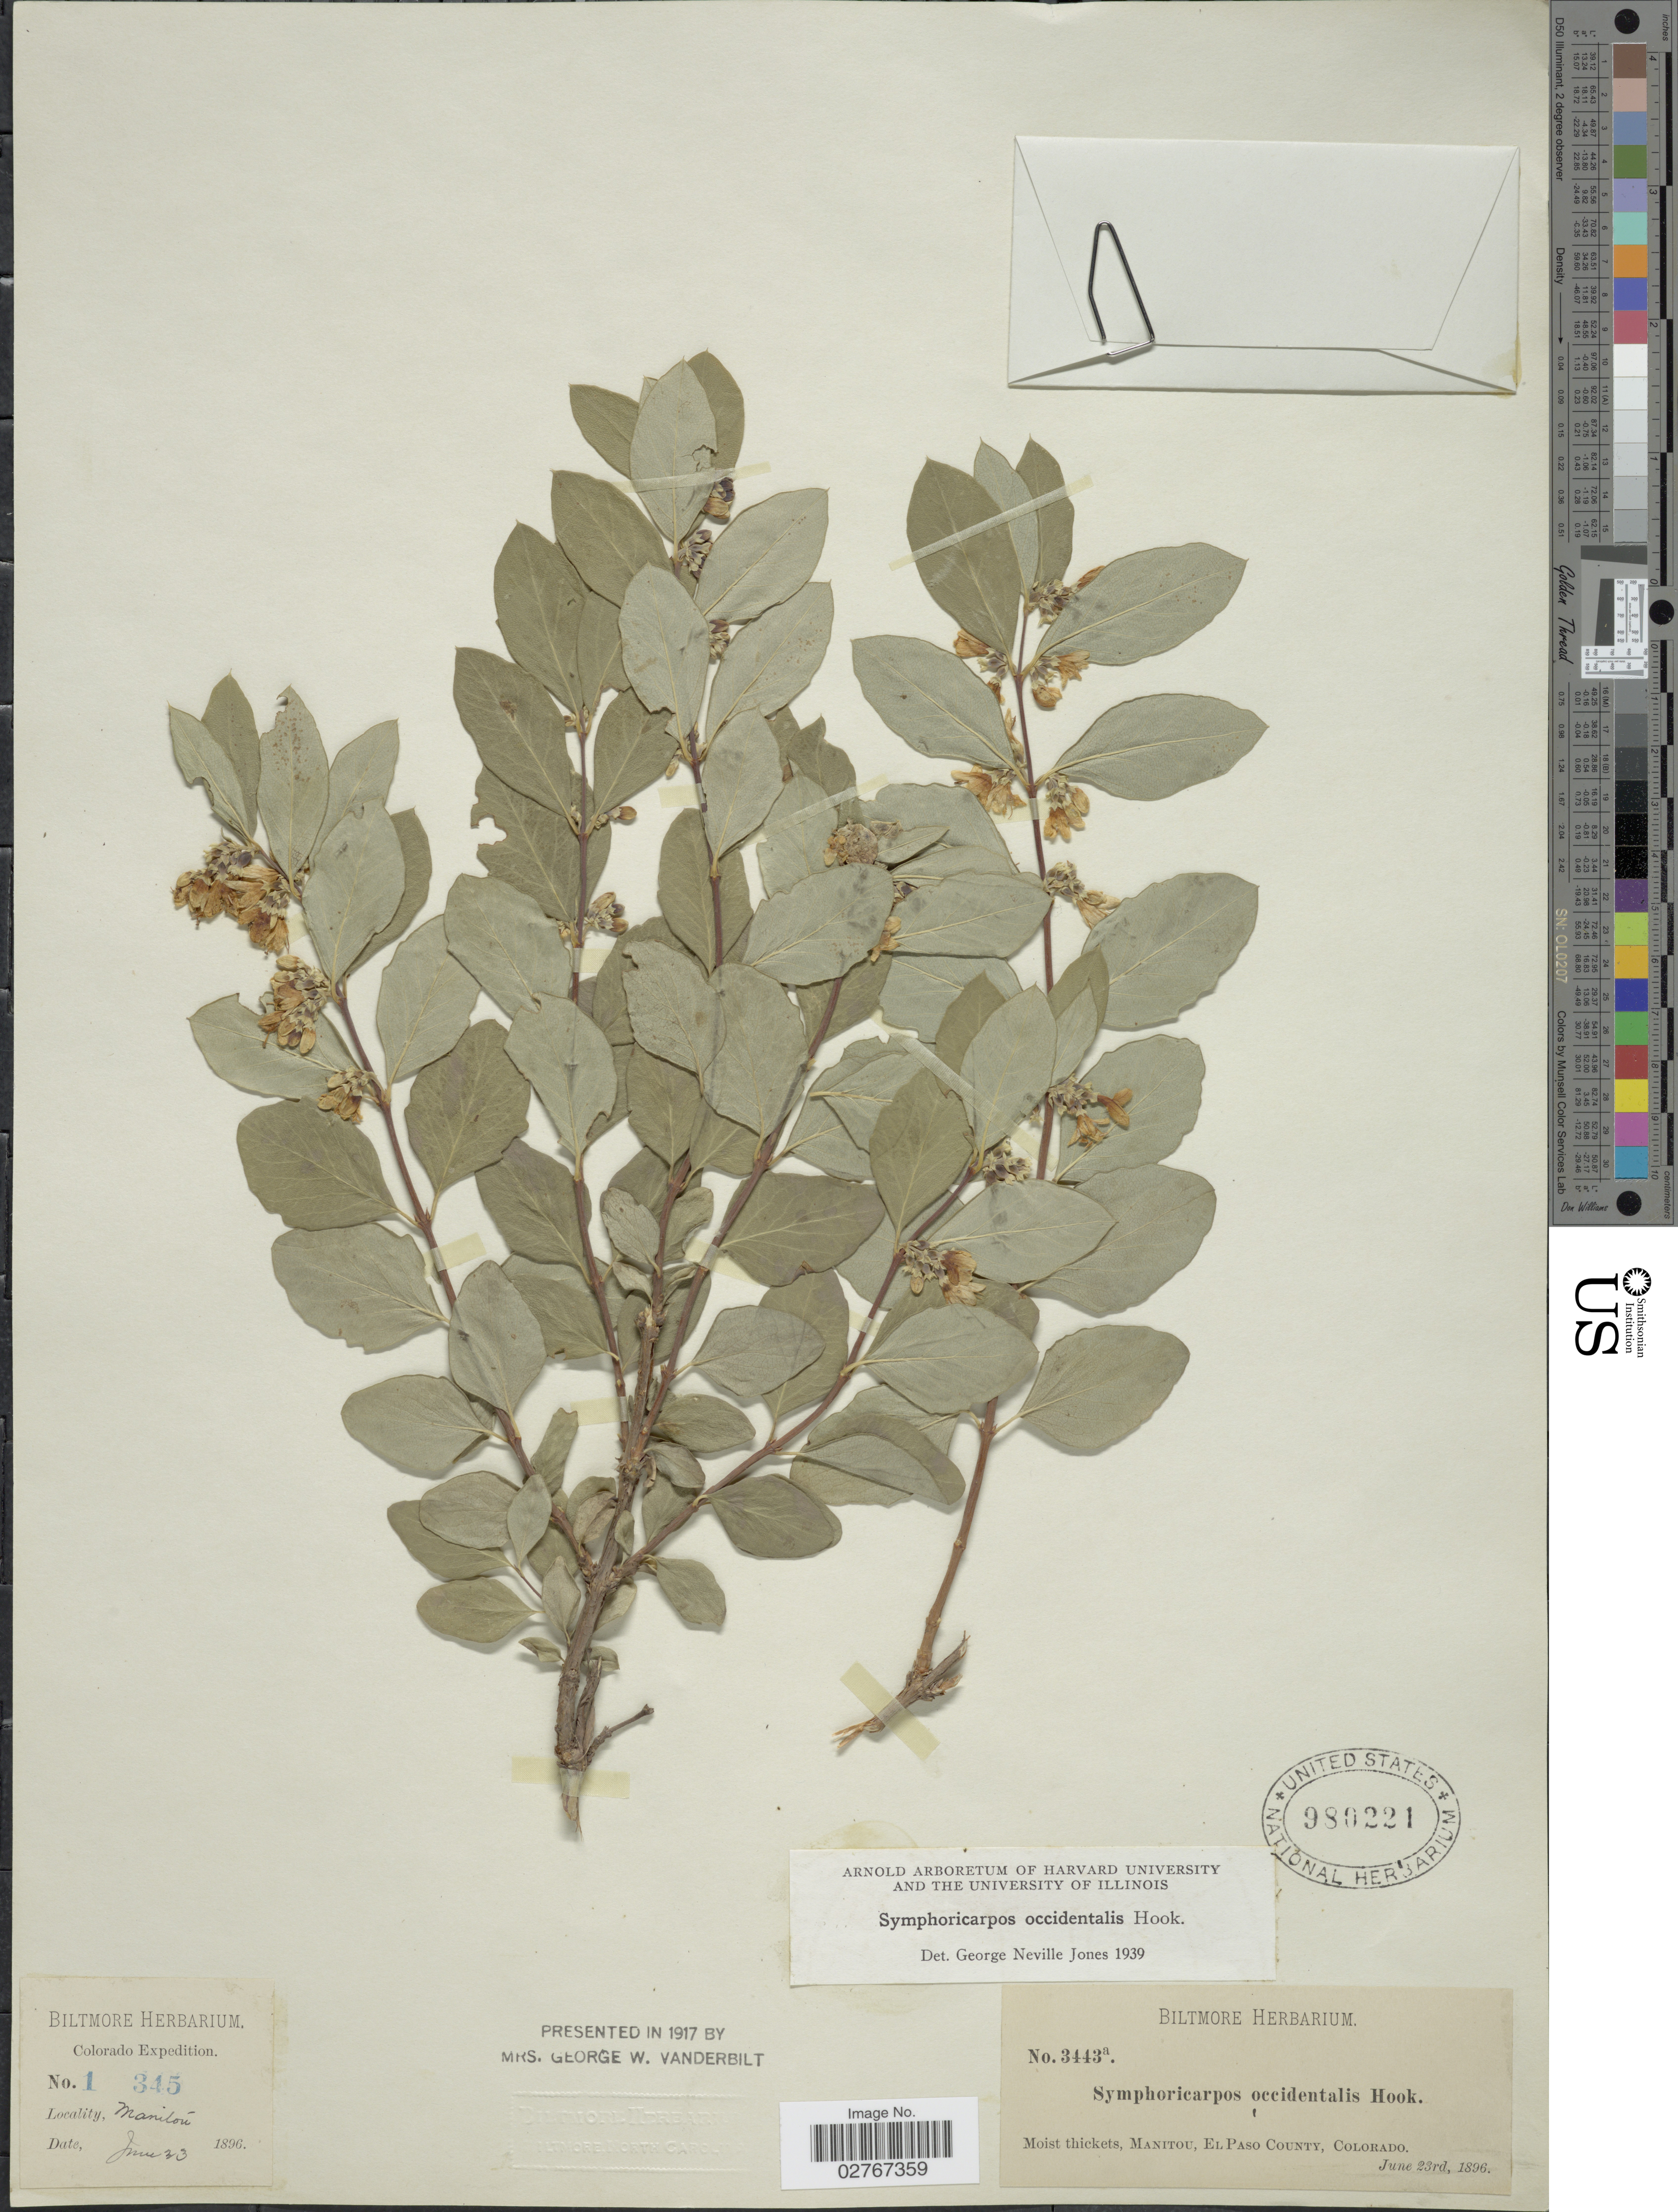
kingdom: Plantae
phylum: Tracheophyta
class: Magnoliopsida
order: Dipsacales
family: Caprifoliaceae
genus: Symphoricarpos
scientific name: Symphoricarpos occidentalis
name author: (R. Br.) Hook.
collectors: ex herb. Biltmore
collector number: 1345/3443a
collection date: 1896-06-23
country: United States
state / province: Colorado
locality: Manitou, El Paso County.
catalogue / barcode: US 986221